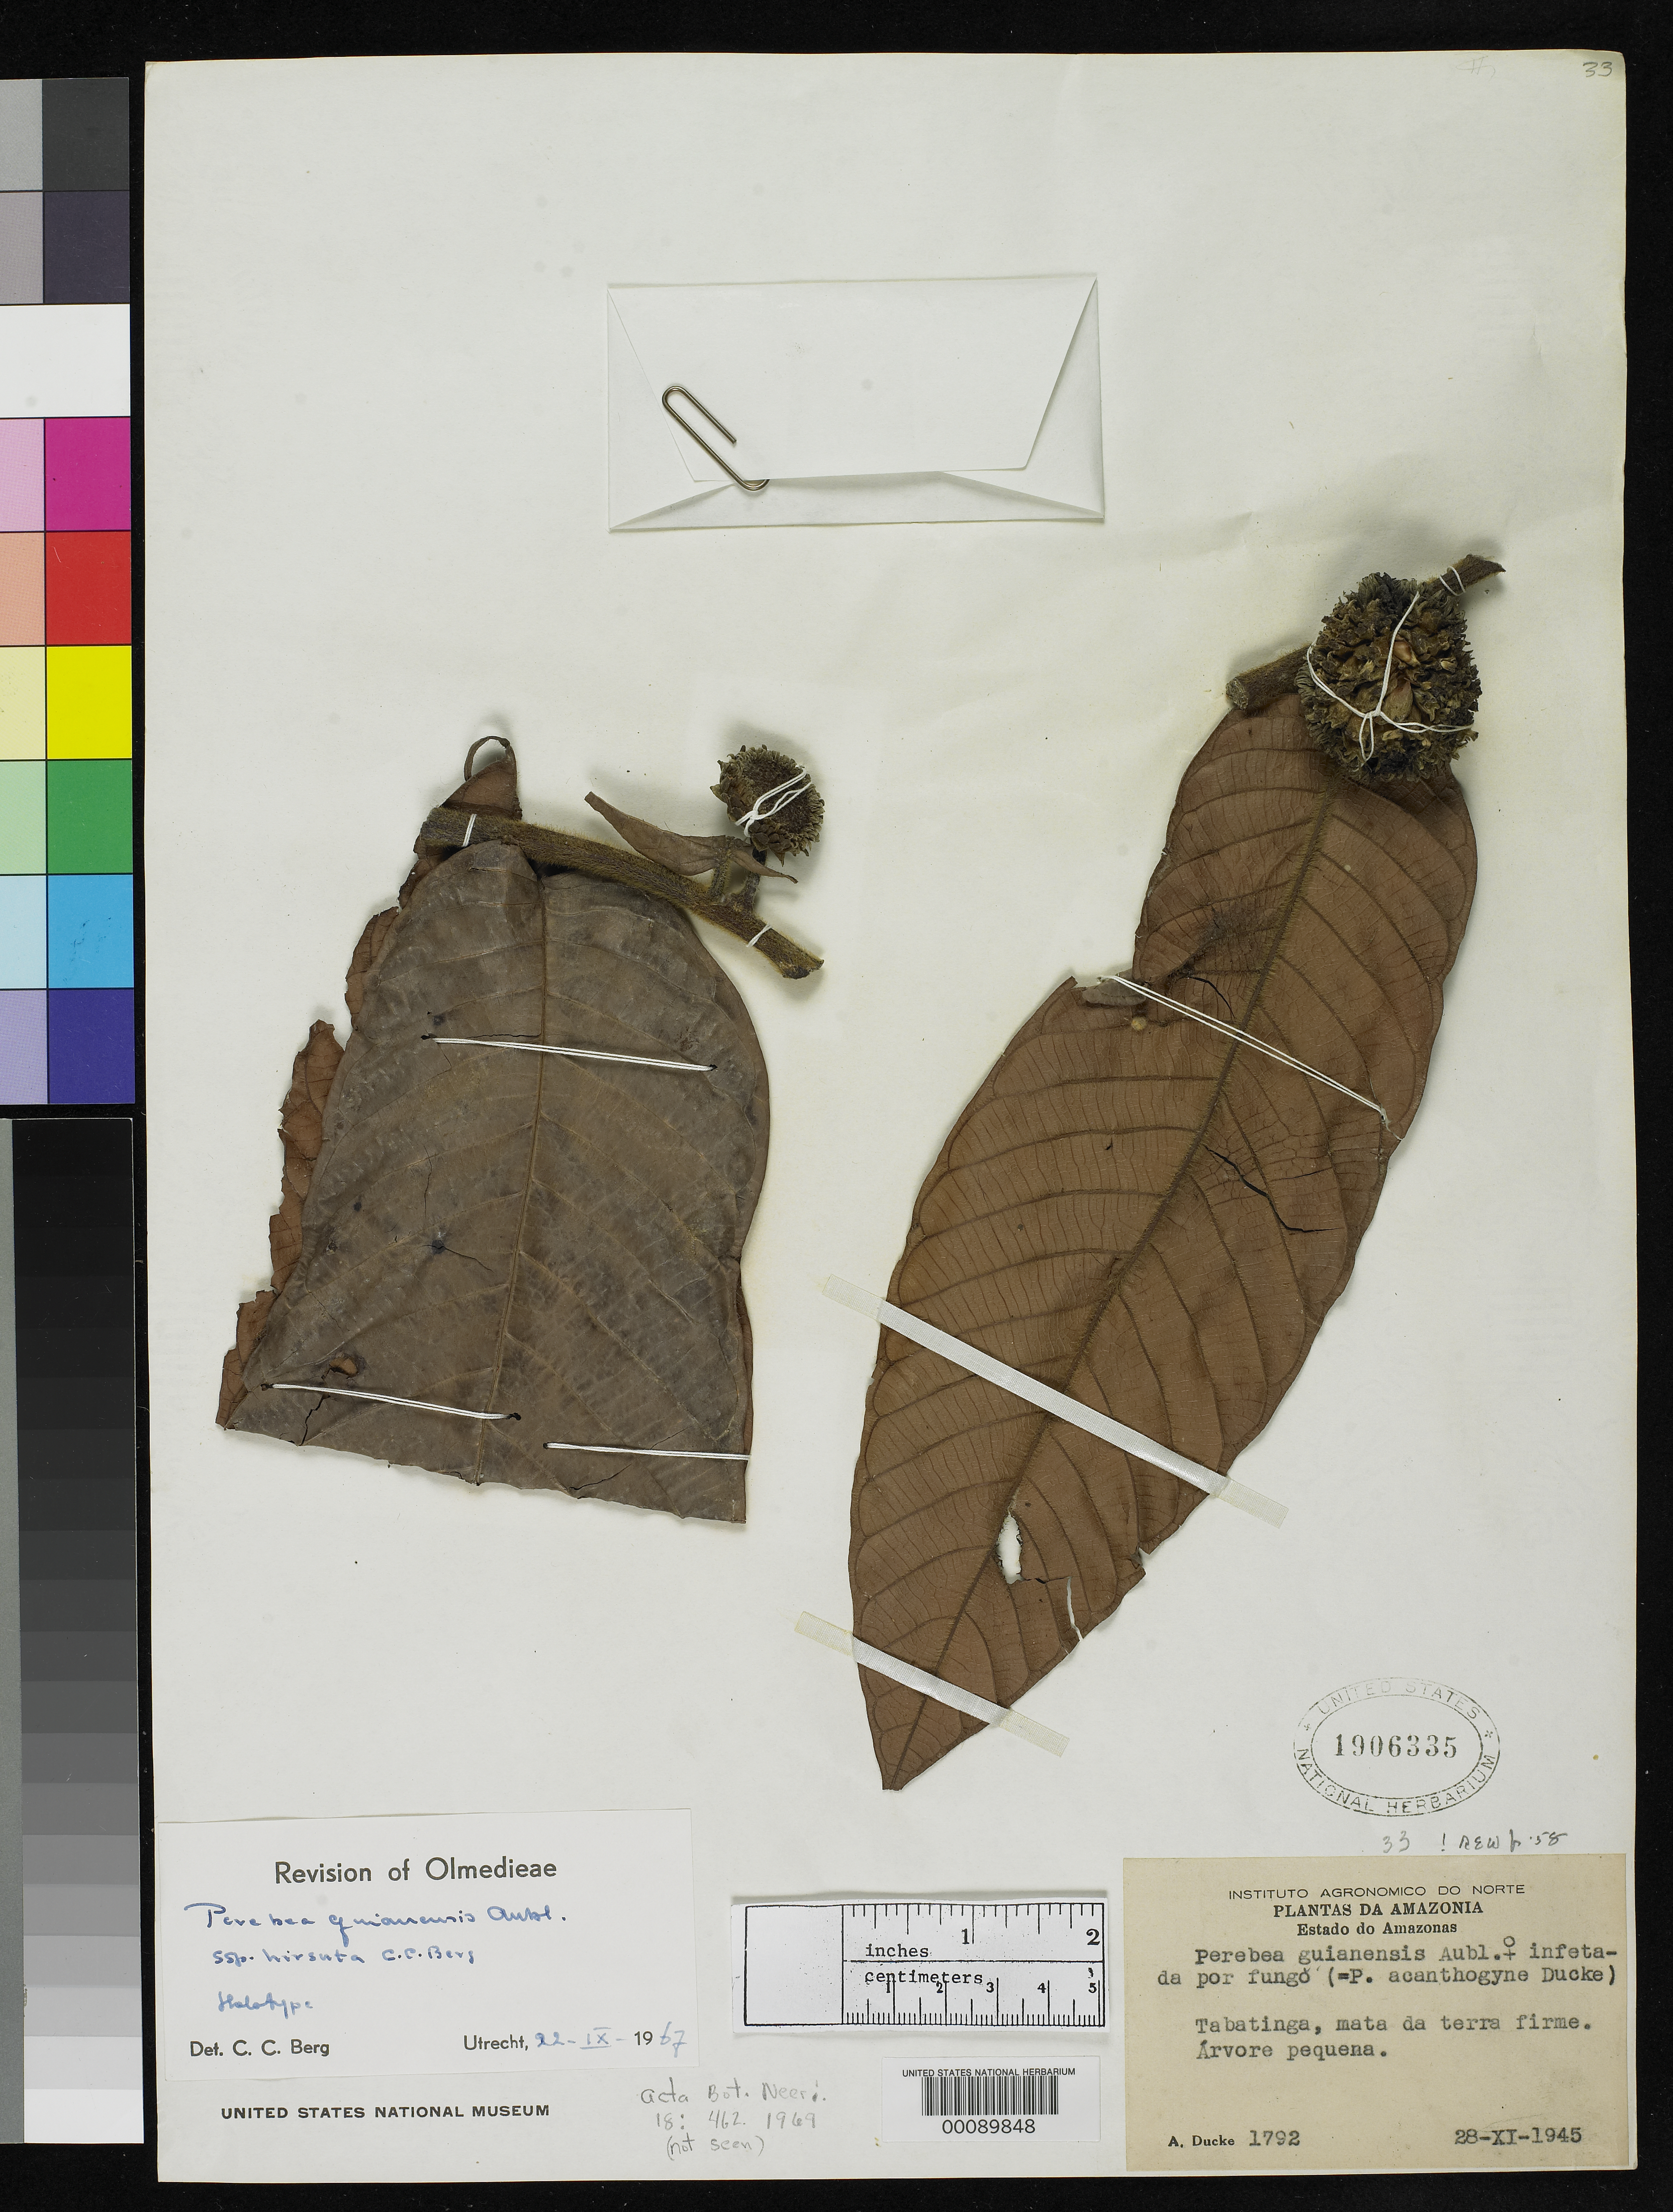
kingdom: Plantae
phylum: Tracheophyta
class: Magnoliopsida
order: Rosales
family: Moraceae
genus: Perebea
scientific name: Perebea guianensis subsp. hirsuta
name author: C.C. Berg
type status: Holotype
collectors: A. Ducke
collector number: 1792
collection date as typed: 28 Nov 1945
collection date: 1945-11-28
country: Brazil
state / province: Amazonas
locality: Tabatinga.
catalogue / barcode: US 1906335